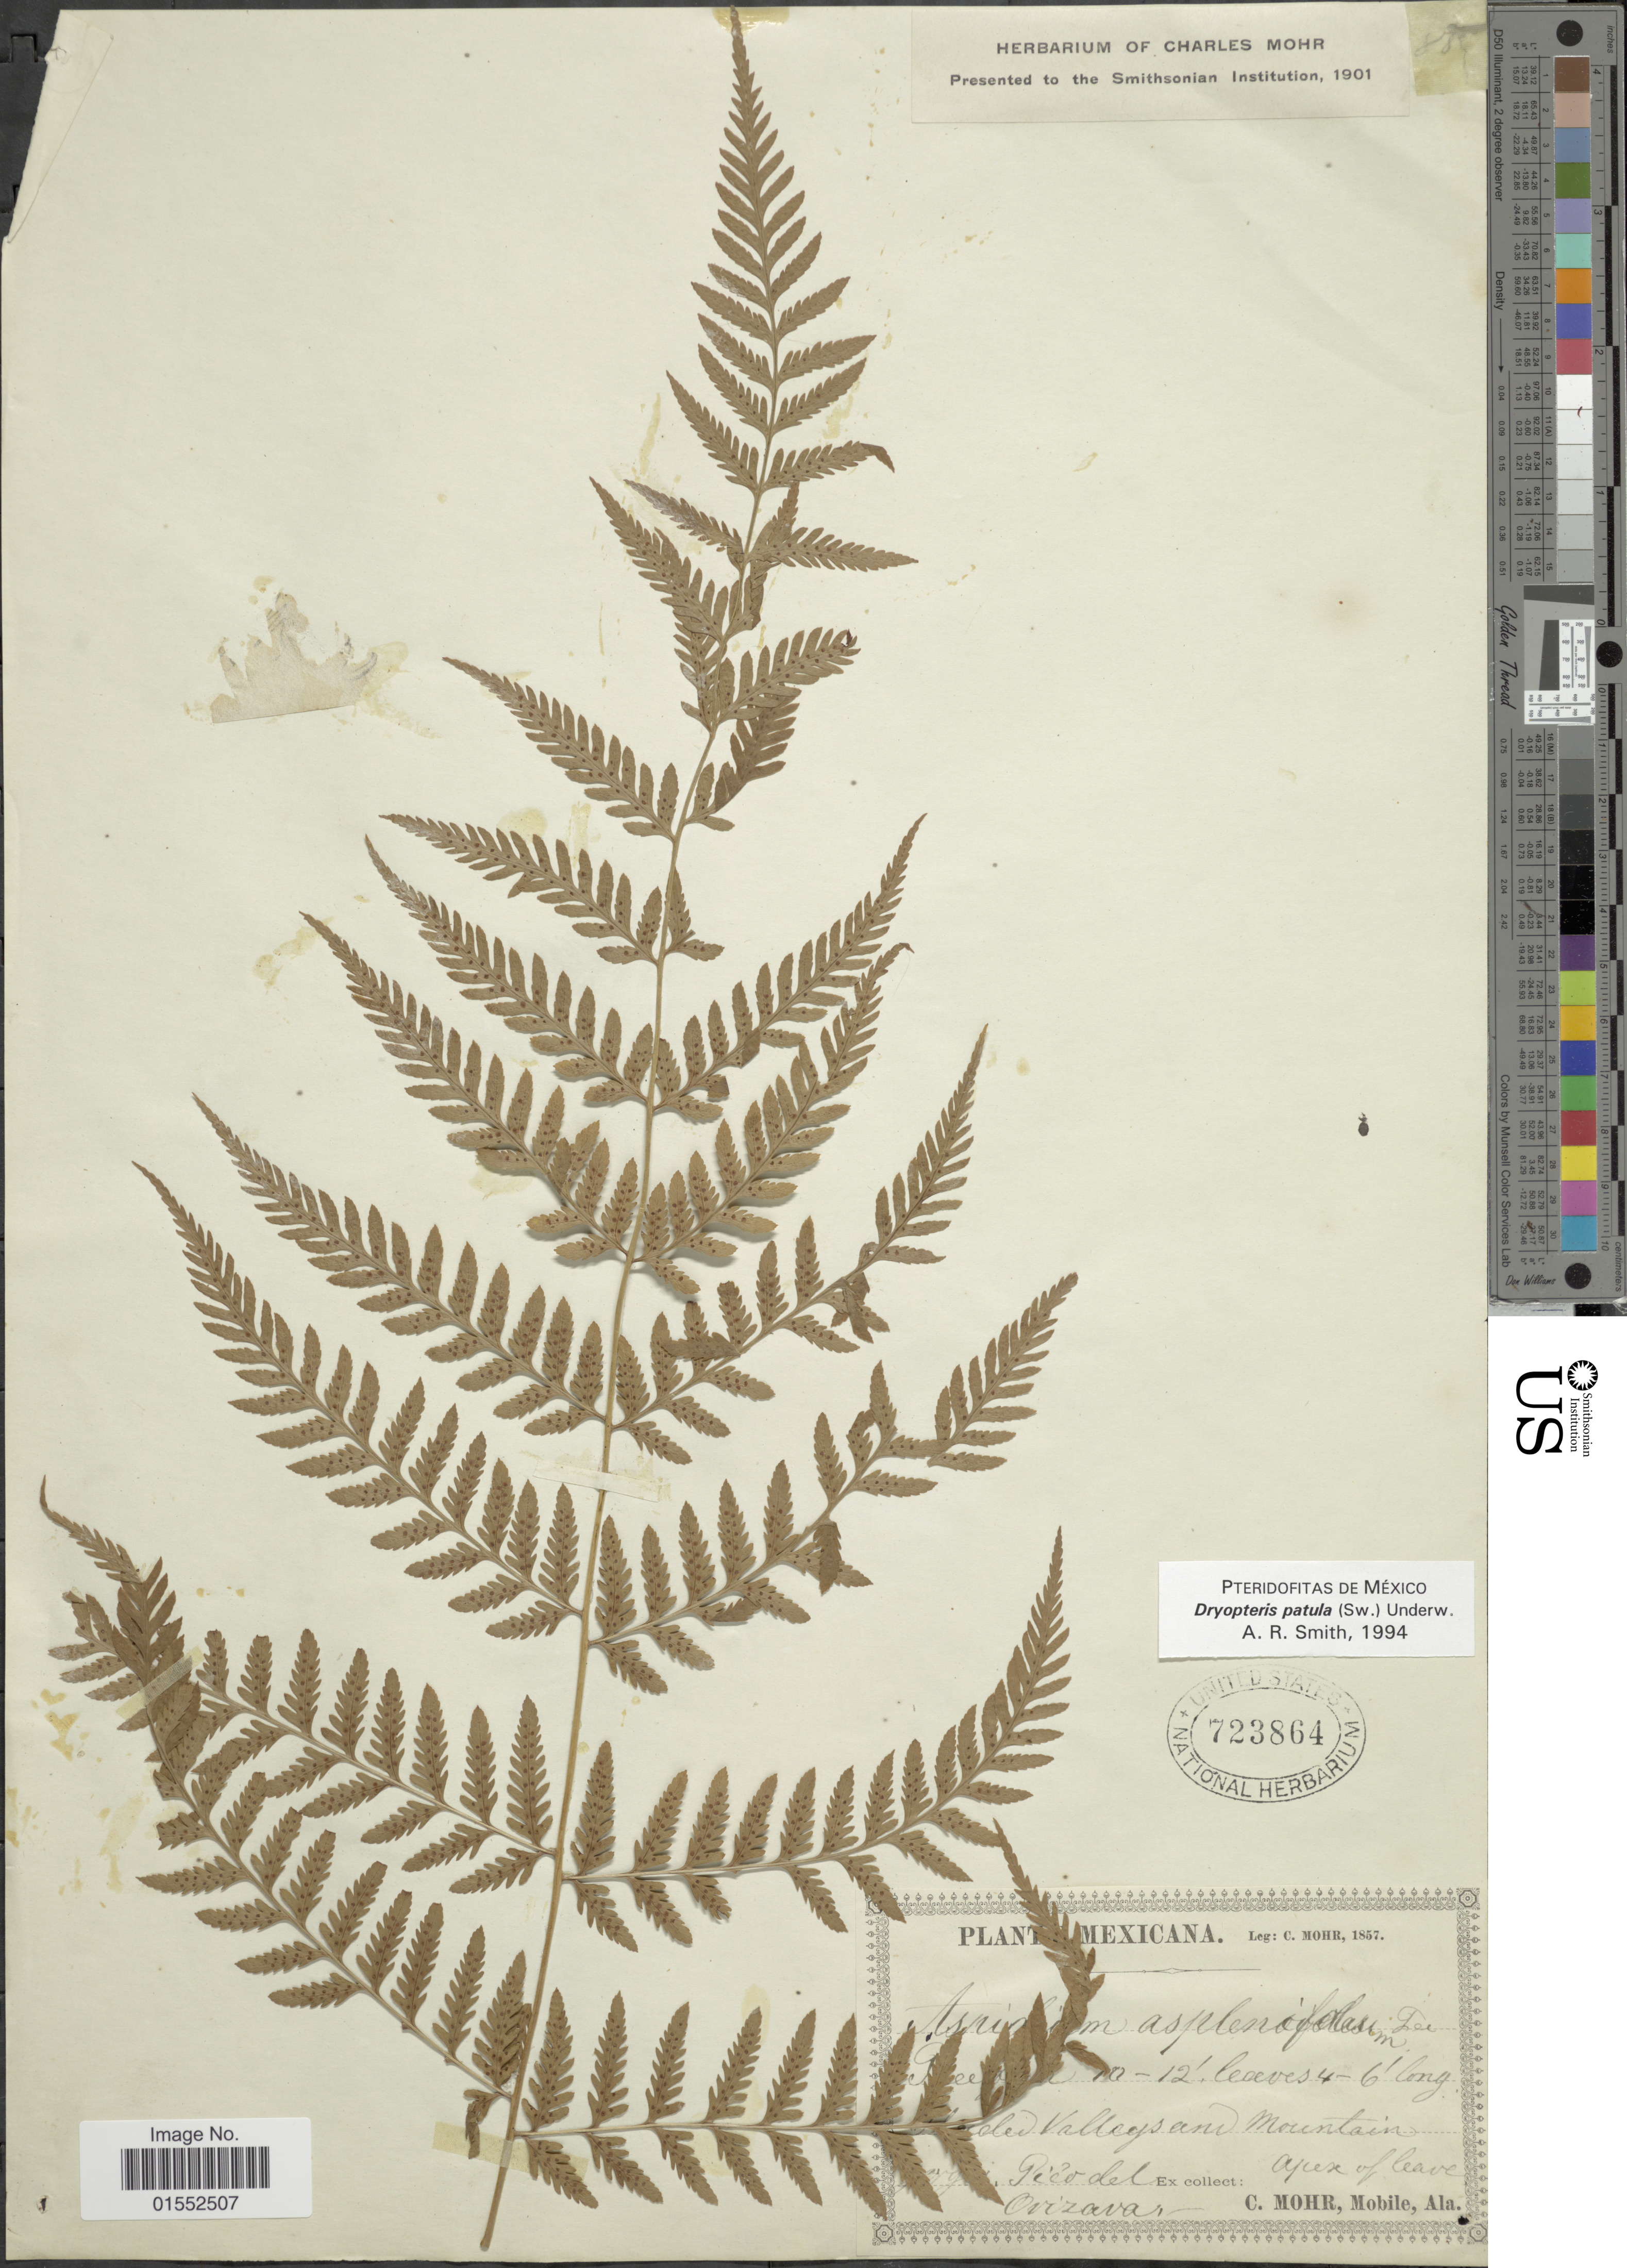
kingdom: Plantae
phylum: Tracheophyta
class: Polypodiopsida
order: Polypodiales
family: Dryopteridaceae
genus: Dryopteris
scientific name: Dryopteris patula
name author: (Sw.) Underw.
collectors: C. T. Mohr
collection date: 1857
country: Mexico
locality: Valleys and Mountain. Pico del Ovizavar [interpreted]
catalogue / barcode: US 723864